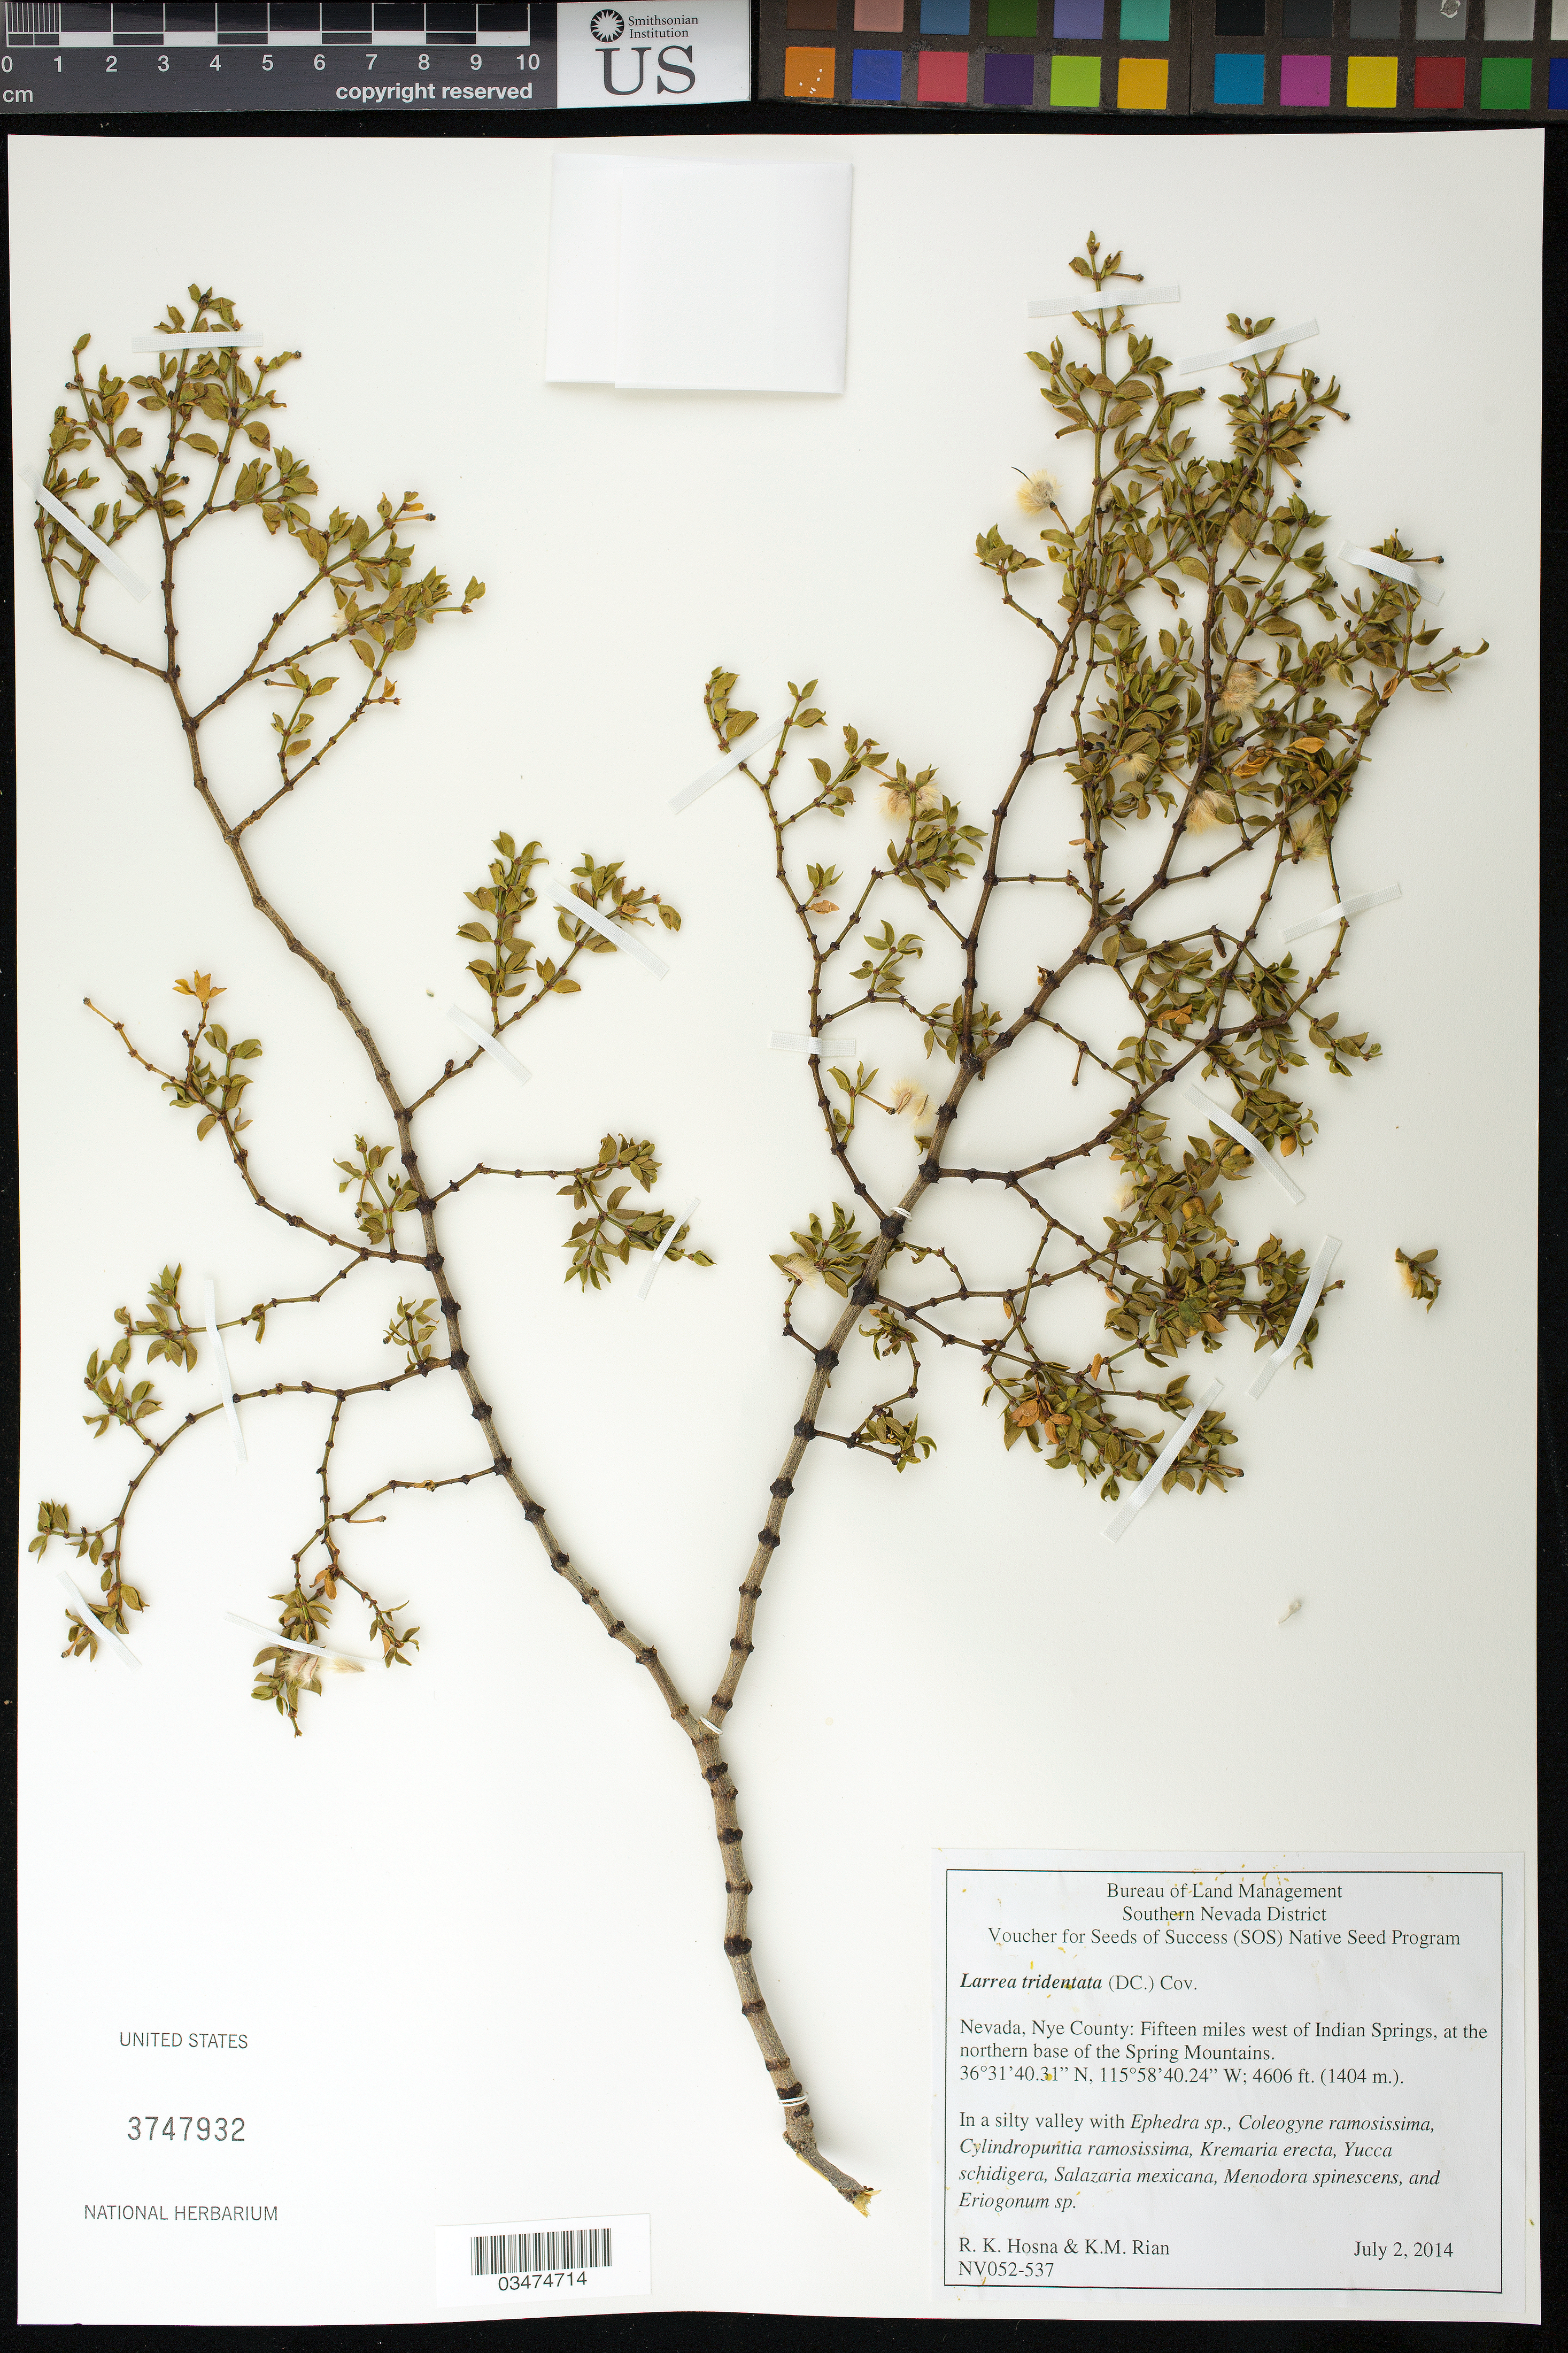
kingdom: Plantae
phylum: Tracheophyta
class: Magnoliopsida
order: Zygophyllales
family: Zygophyllaceae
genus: Larrea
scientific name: Larrea tridentata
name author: (Sessé & Moc. ex DC.) Coville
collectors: R. Hosna & K. Rian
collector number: NV052-537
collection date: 2014-07-02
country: United States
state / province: Nevada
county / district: Nye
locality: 15 mi. W of Indian Springs, at the northern base of the Spring Mts.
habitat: In a silty valley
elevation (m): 1404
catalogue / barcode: US 3747932